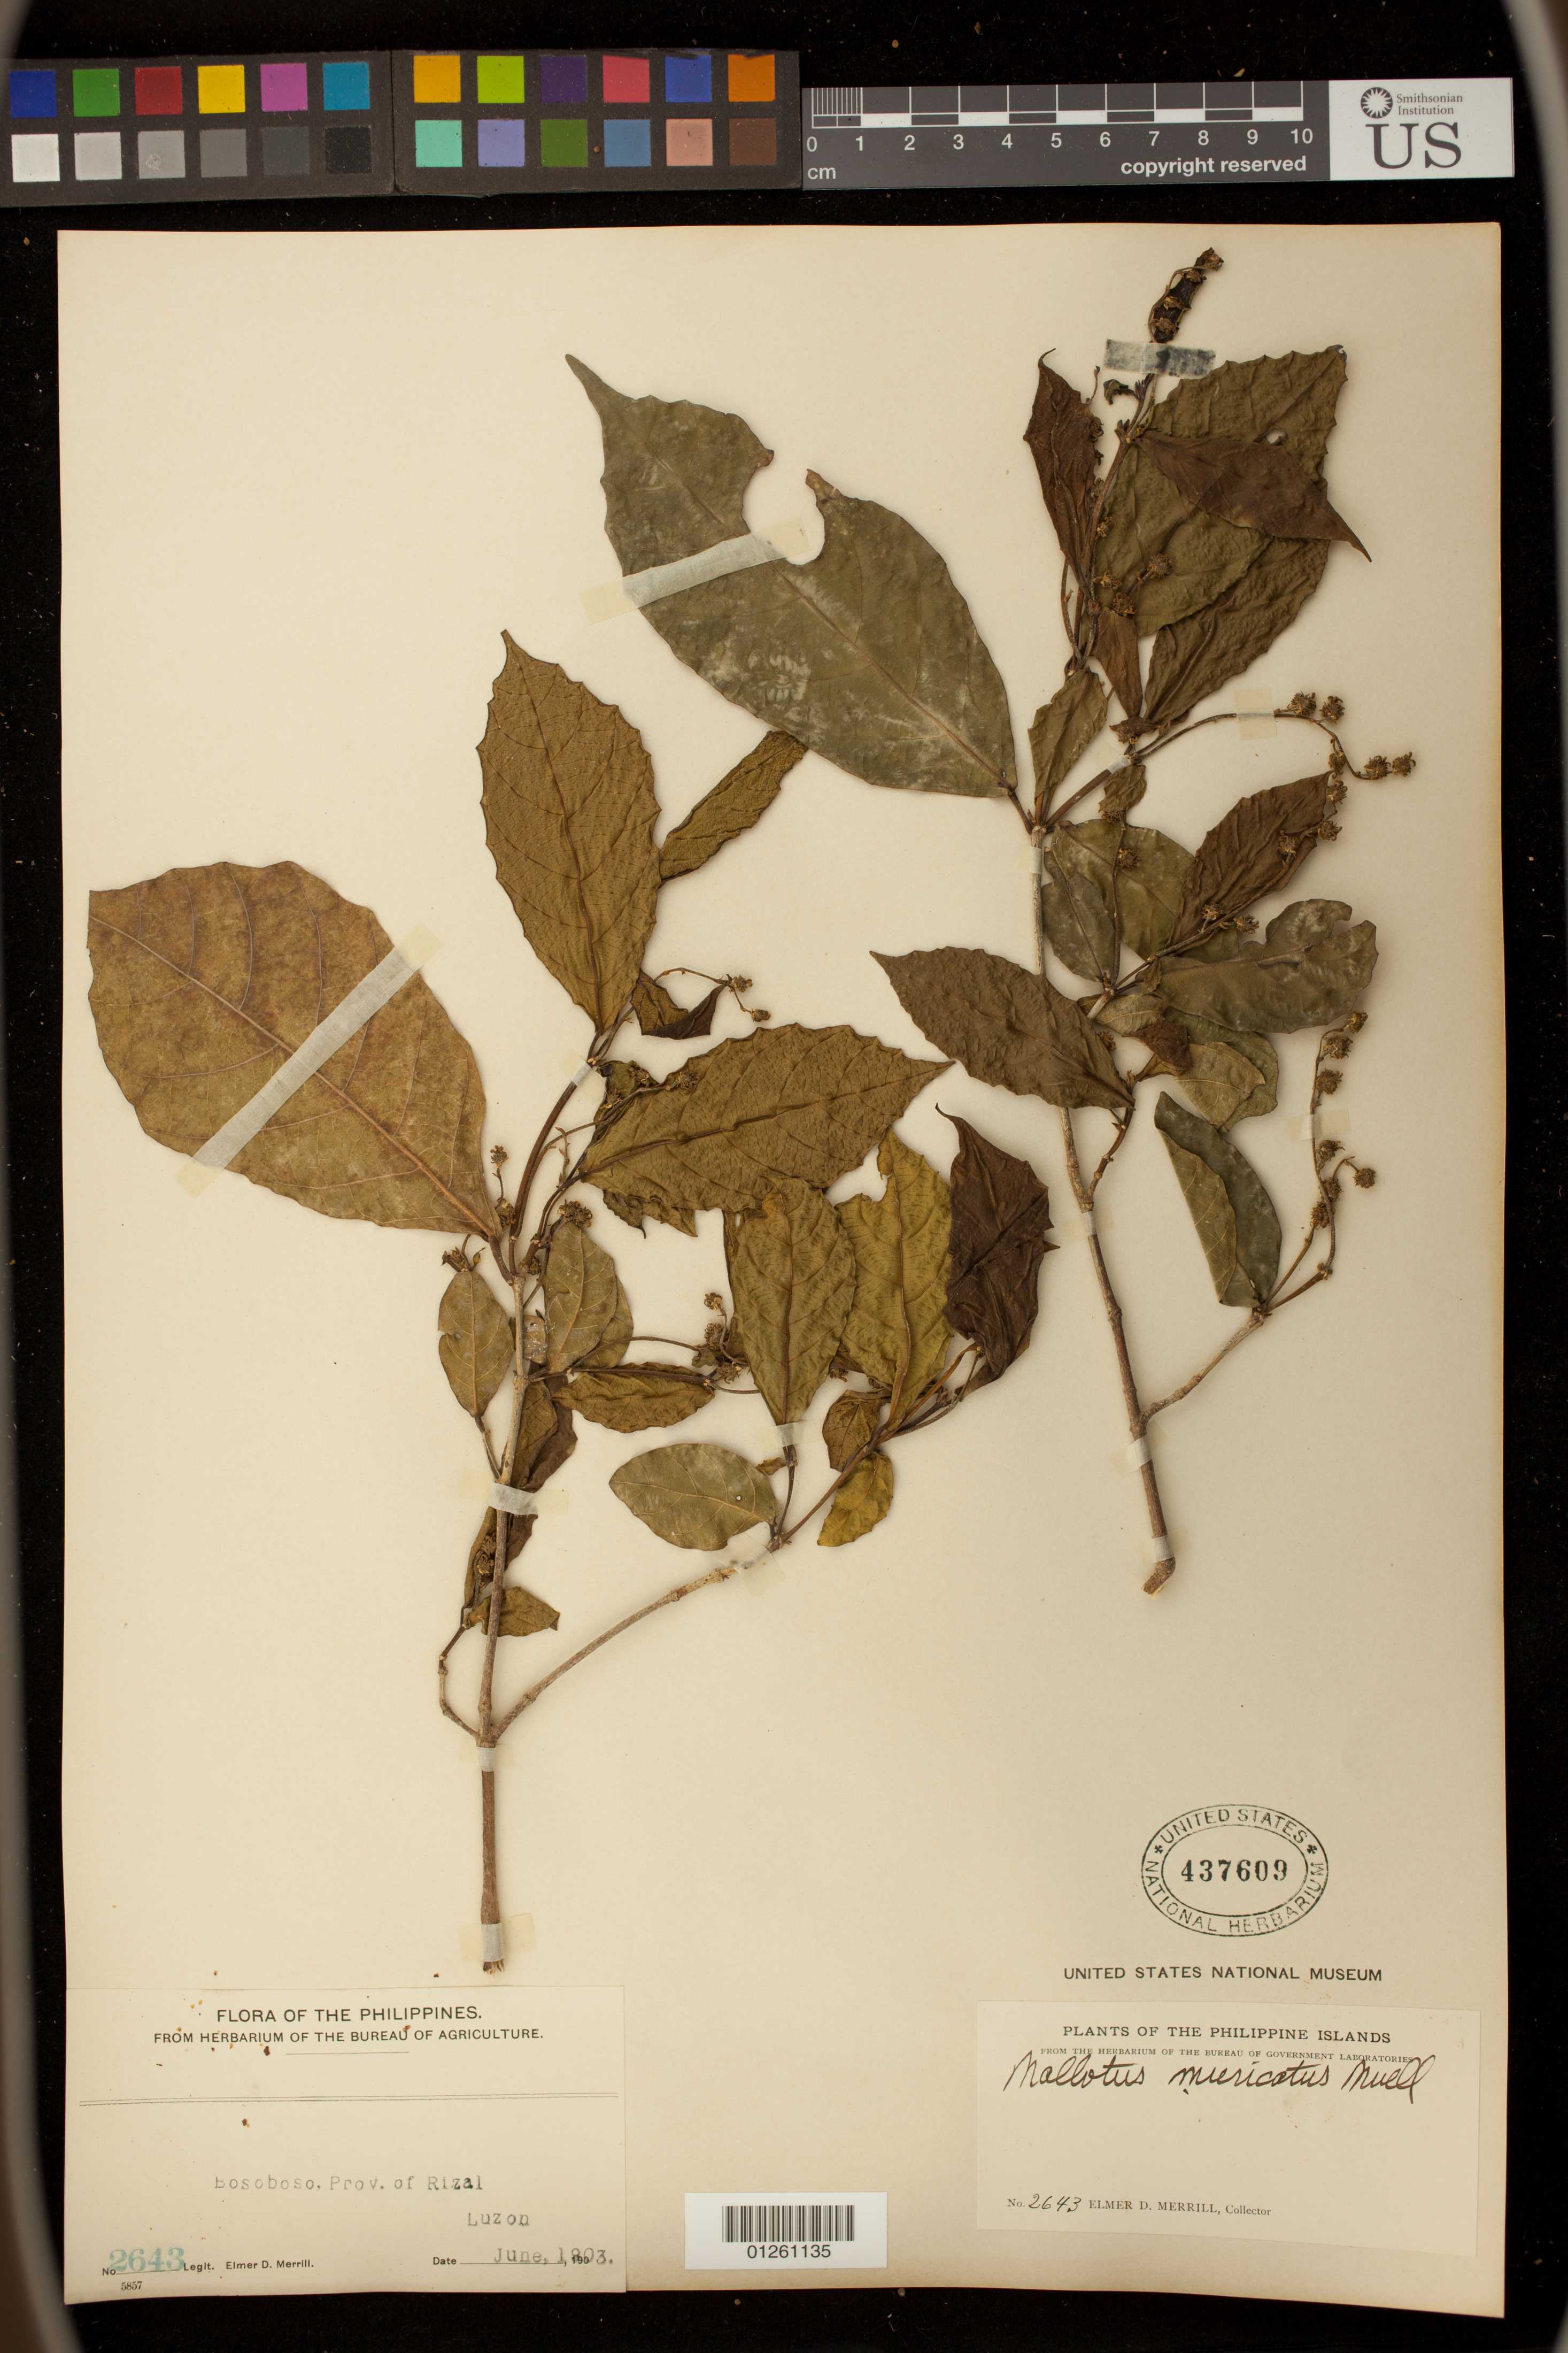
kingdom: Plantae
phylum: Tracheophyta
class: Magnoliopsida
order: Malpighiales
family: Euphorbiaceae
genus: Mallotus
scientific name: Mallotus resinosus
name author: (Blanco) Merr.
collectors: E. D. Merrill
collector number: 2643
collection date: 1903-06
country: Philippines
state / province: Calabarzon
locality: Bosoboso, Prov of Rizal, Luzon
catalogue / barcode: US 437609